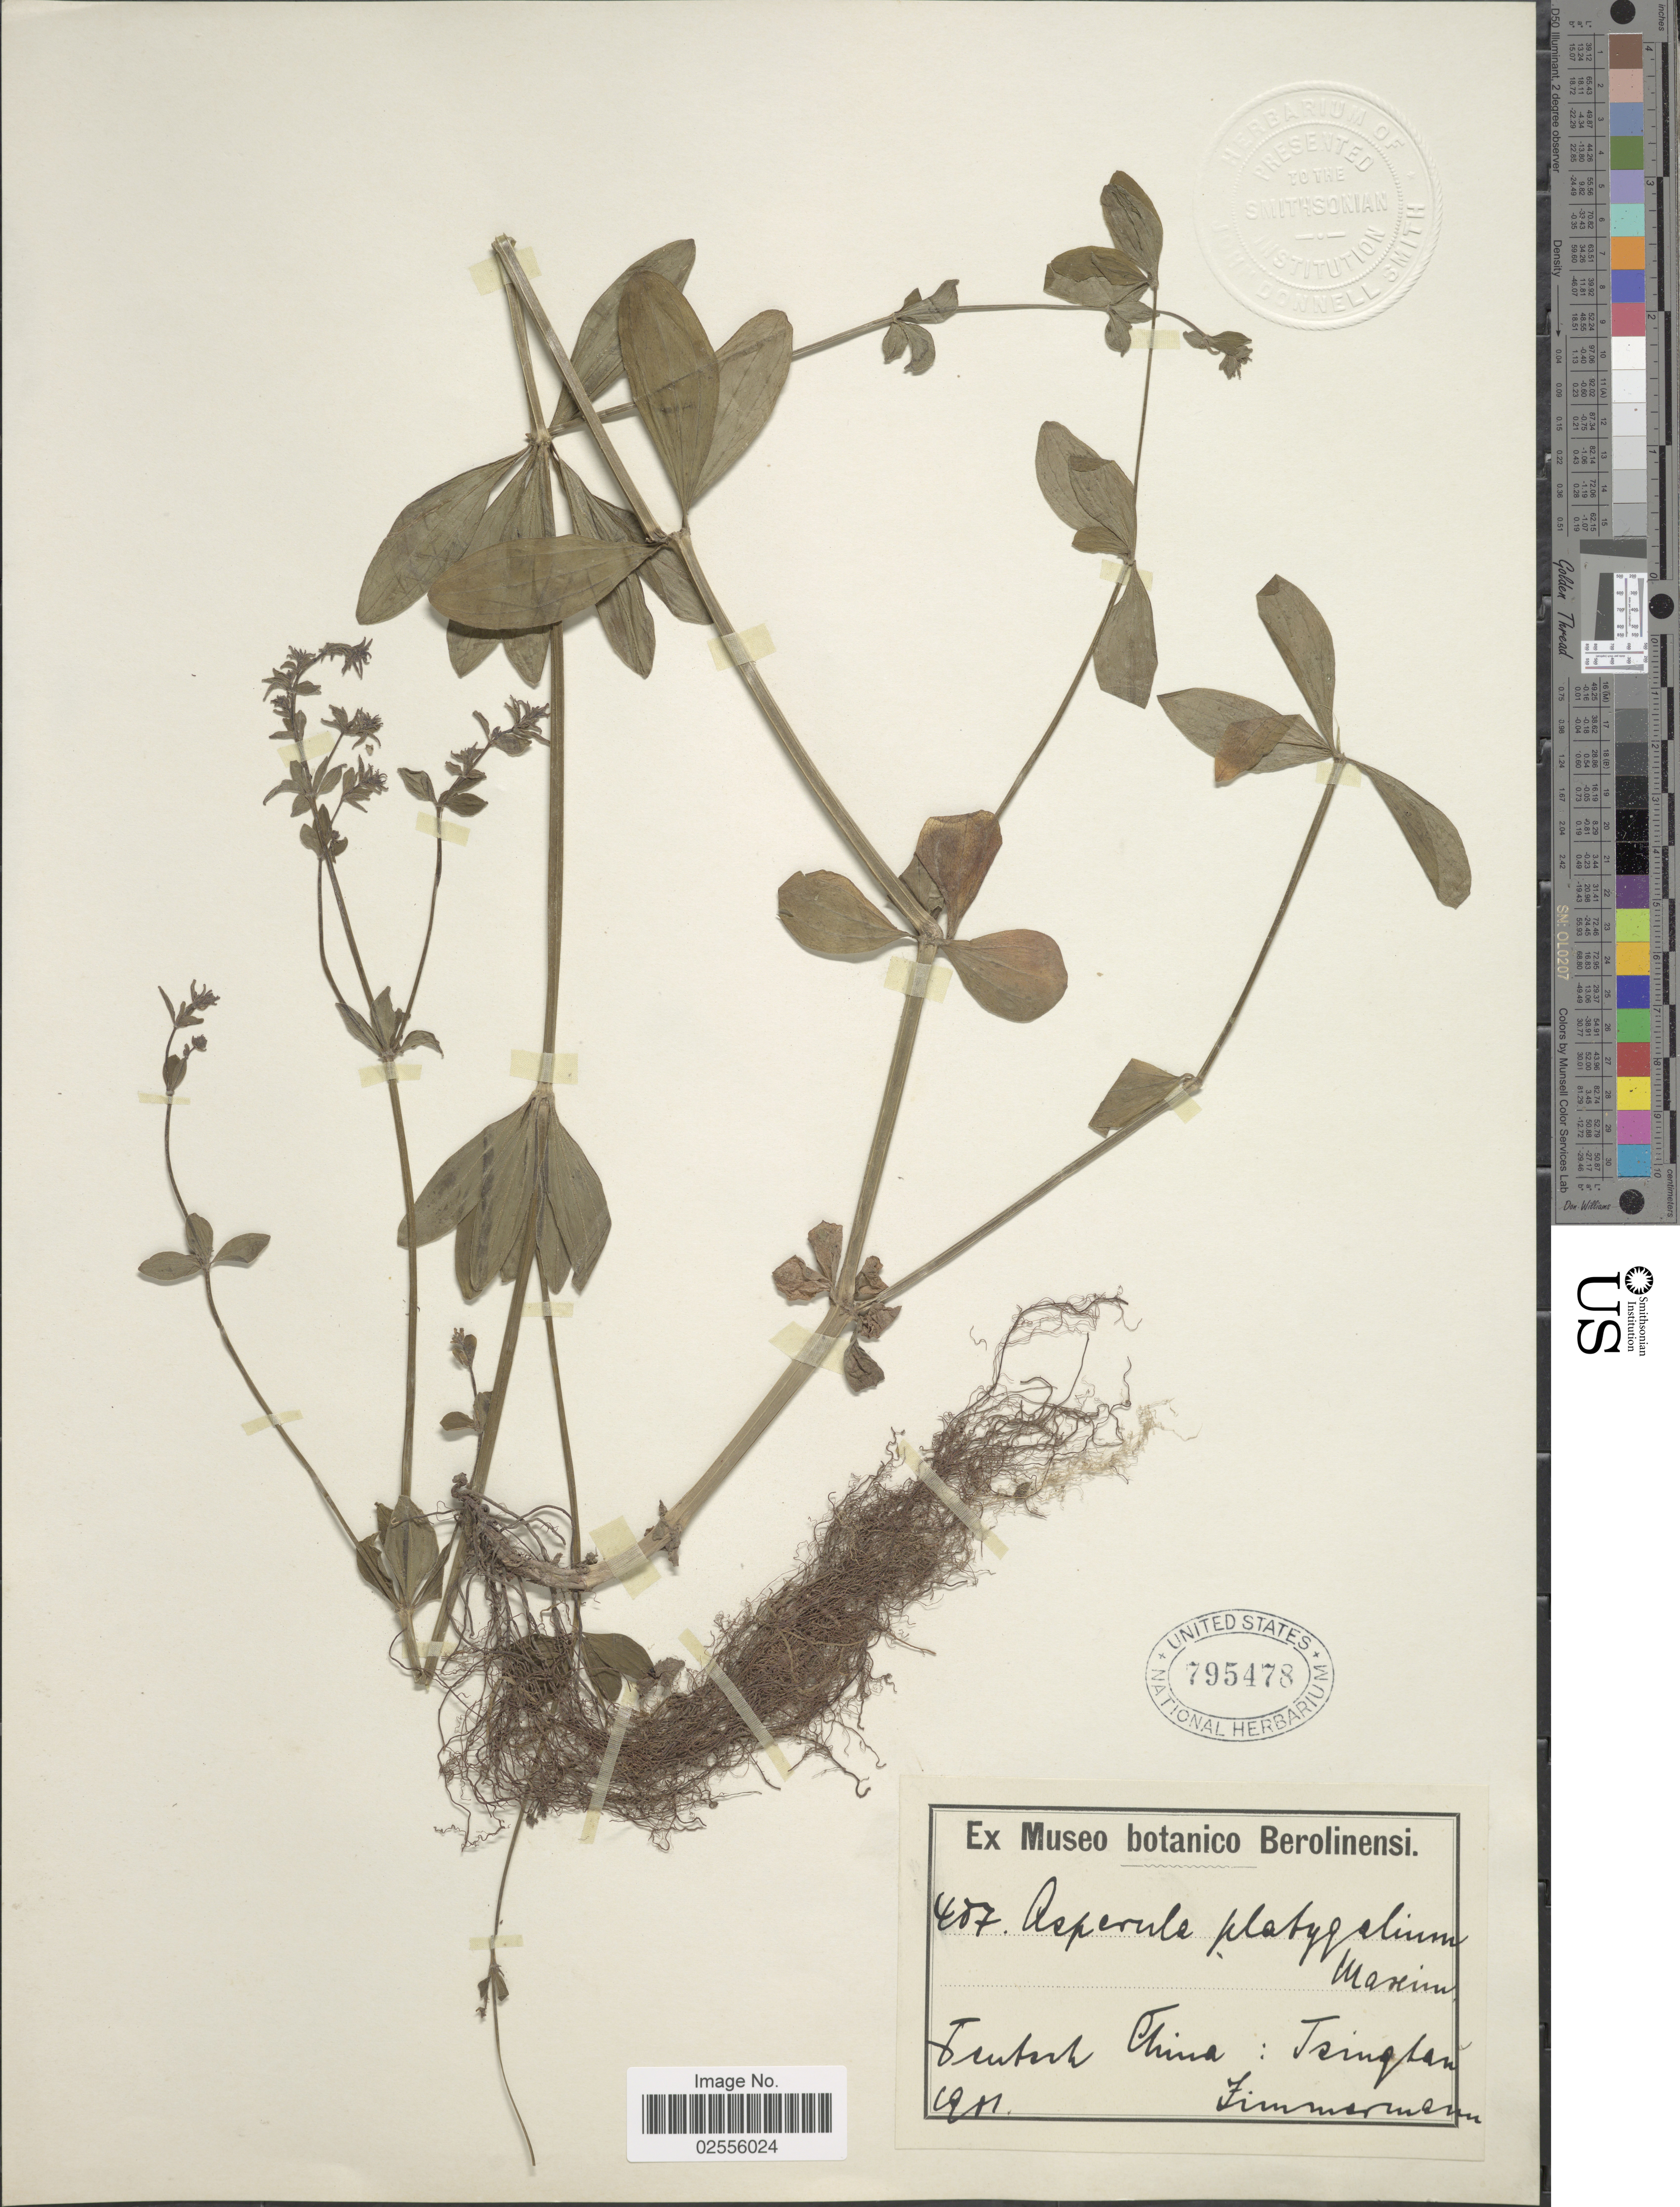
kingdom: Plantae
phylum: Tracheophyta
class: Magnoliopsida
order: Gentianales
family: Rubiaceae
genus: Asperula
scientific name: Asperula platygalium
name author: Maxim.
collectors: -. Zimmermann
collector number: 407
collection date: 1901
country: China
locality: Central China: Tsinghau [interpreted]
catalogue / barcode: US 795478